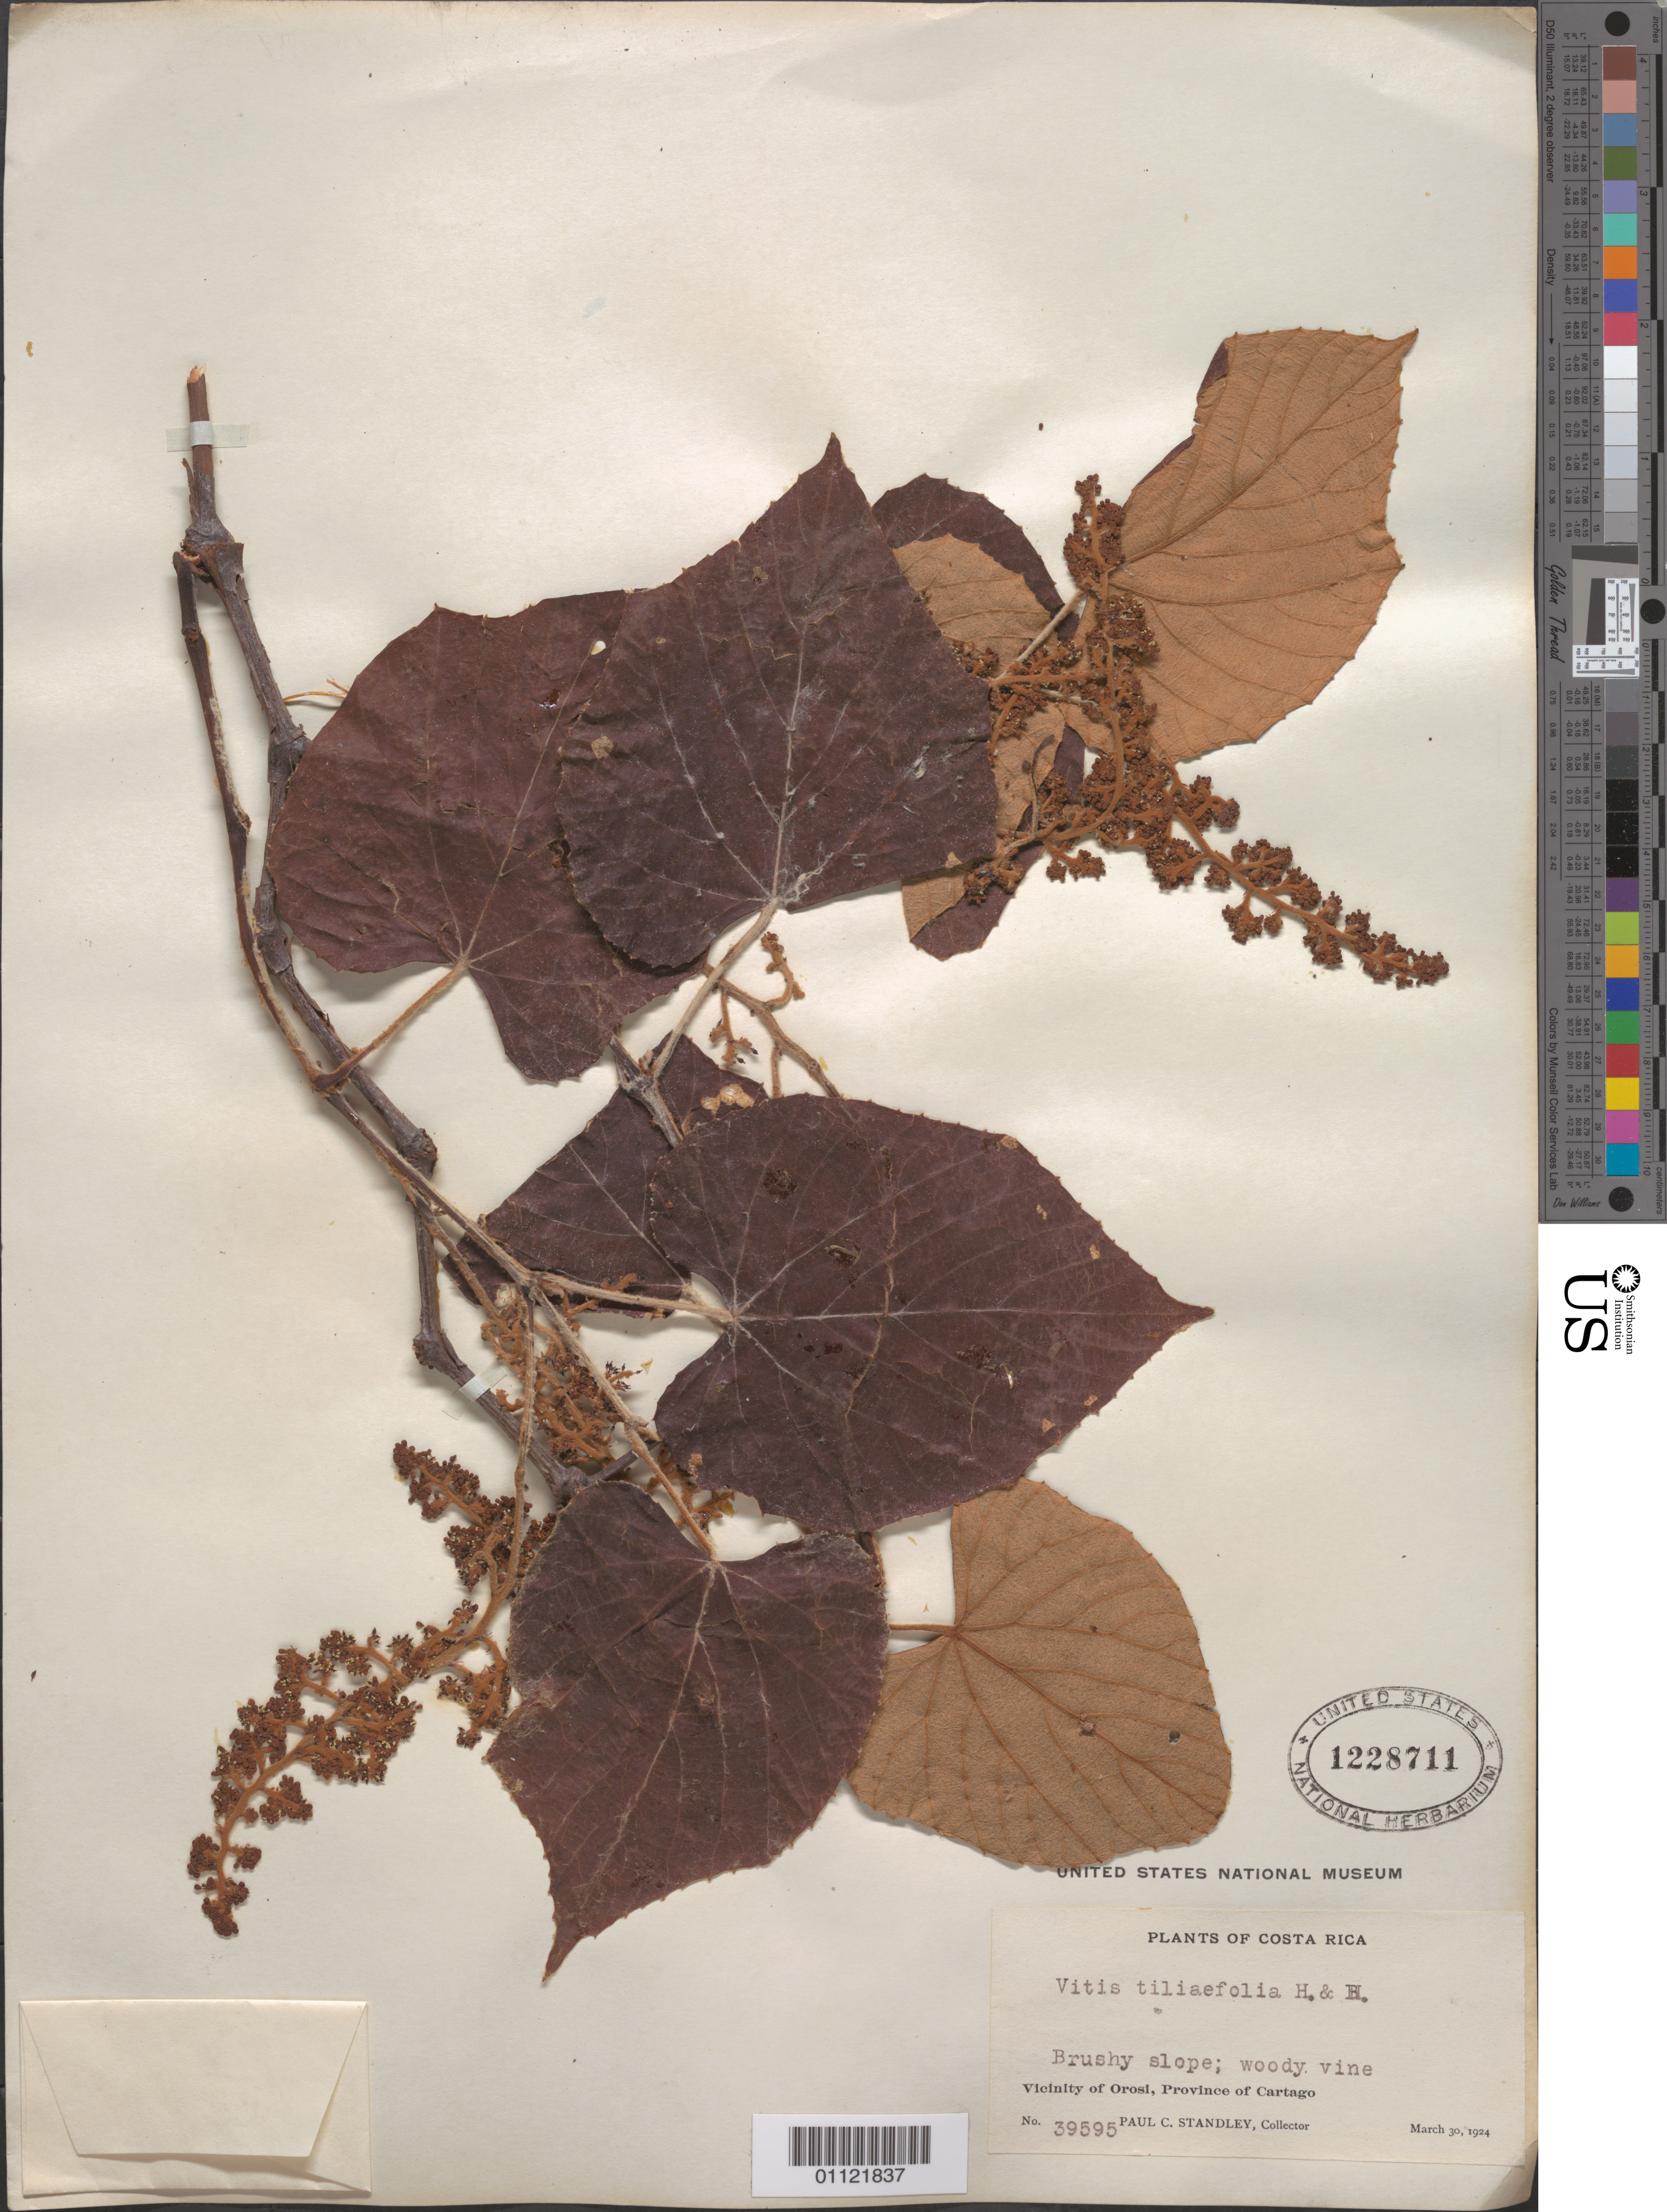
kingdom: Plantae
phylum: Tracheophyta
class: Magnoliopsida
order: Vitales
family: Vitaceae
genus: Vitis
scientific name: Vitis tiliifolia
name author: Humb. & Bonpl. ex Schult.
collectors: P. C. Standley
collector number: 39595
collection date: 1924-03-30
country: Costa Rica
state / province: Cartago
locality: Vicinity of Orosl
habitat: Brushy slope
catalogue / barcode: US 1228711